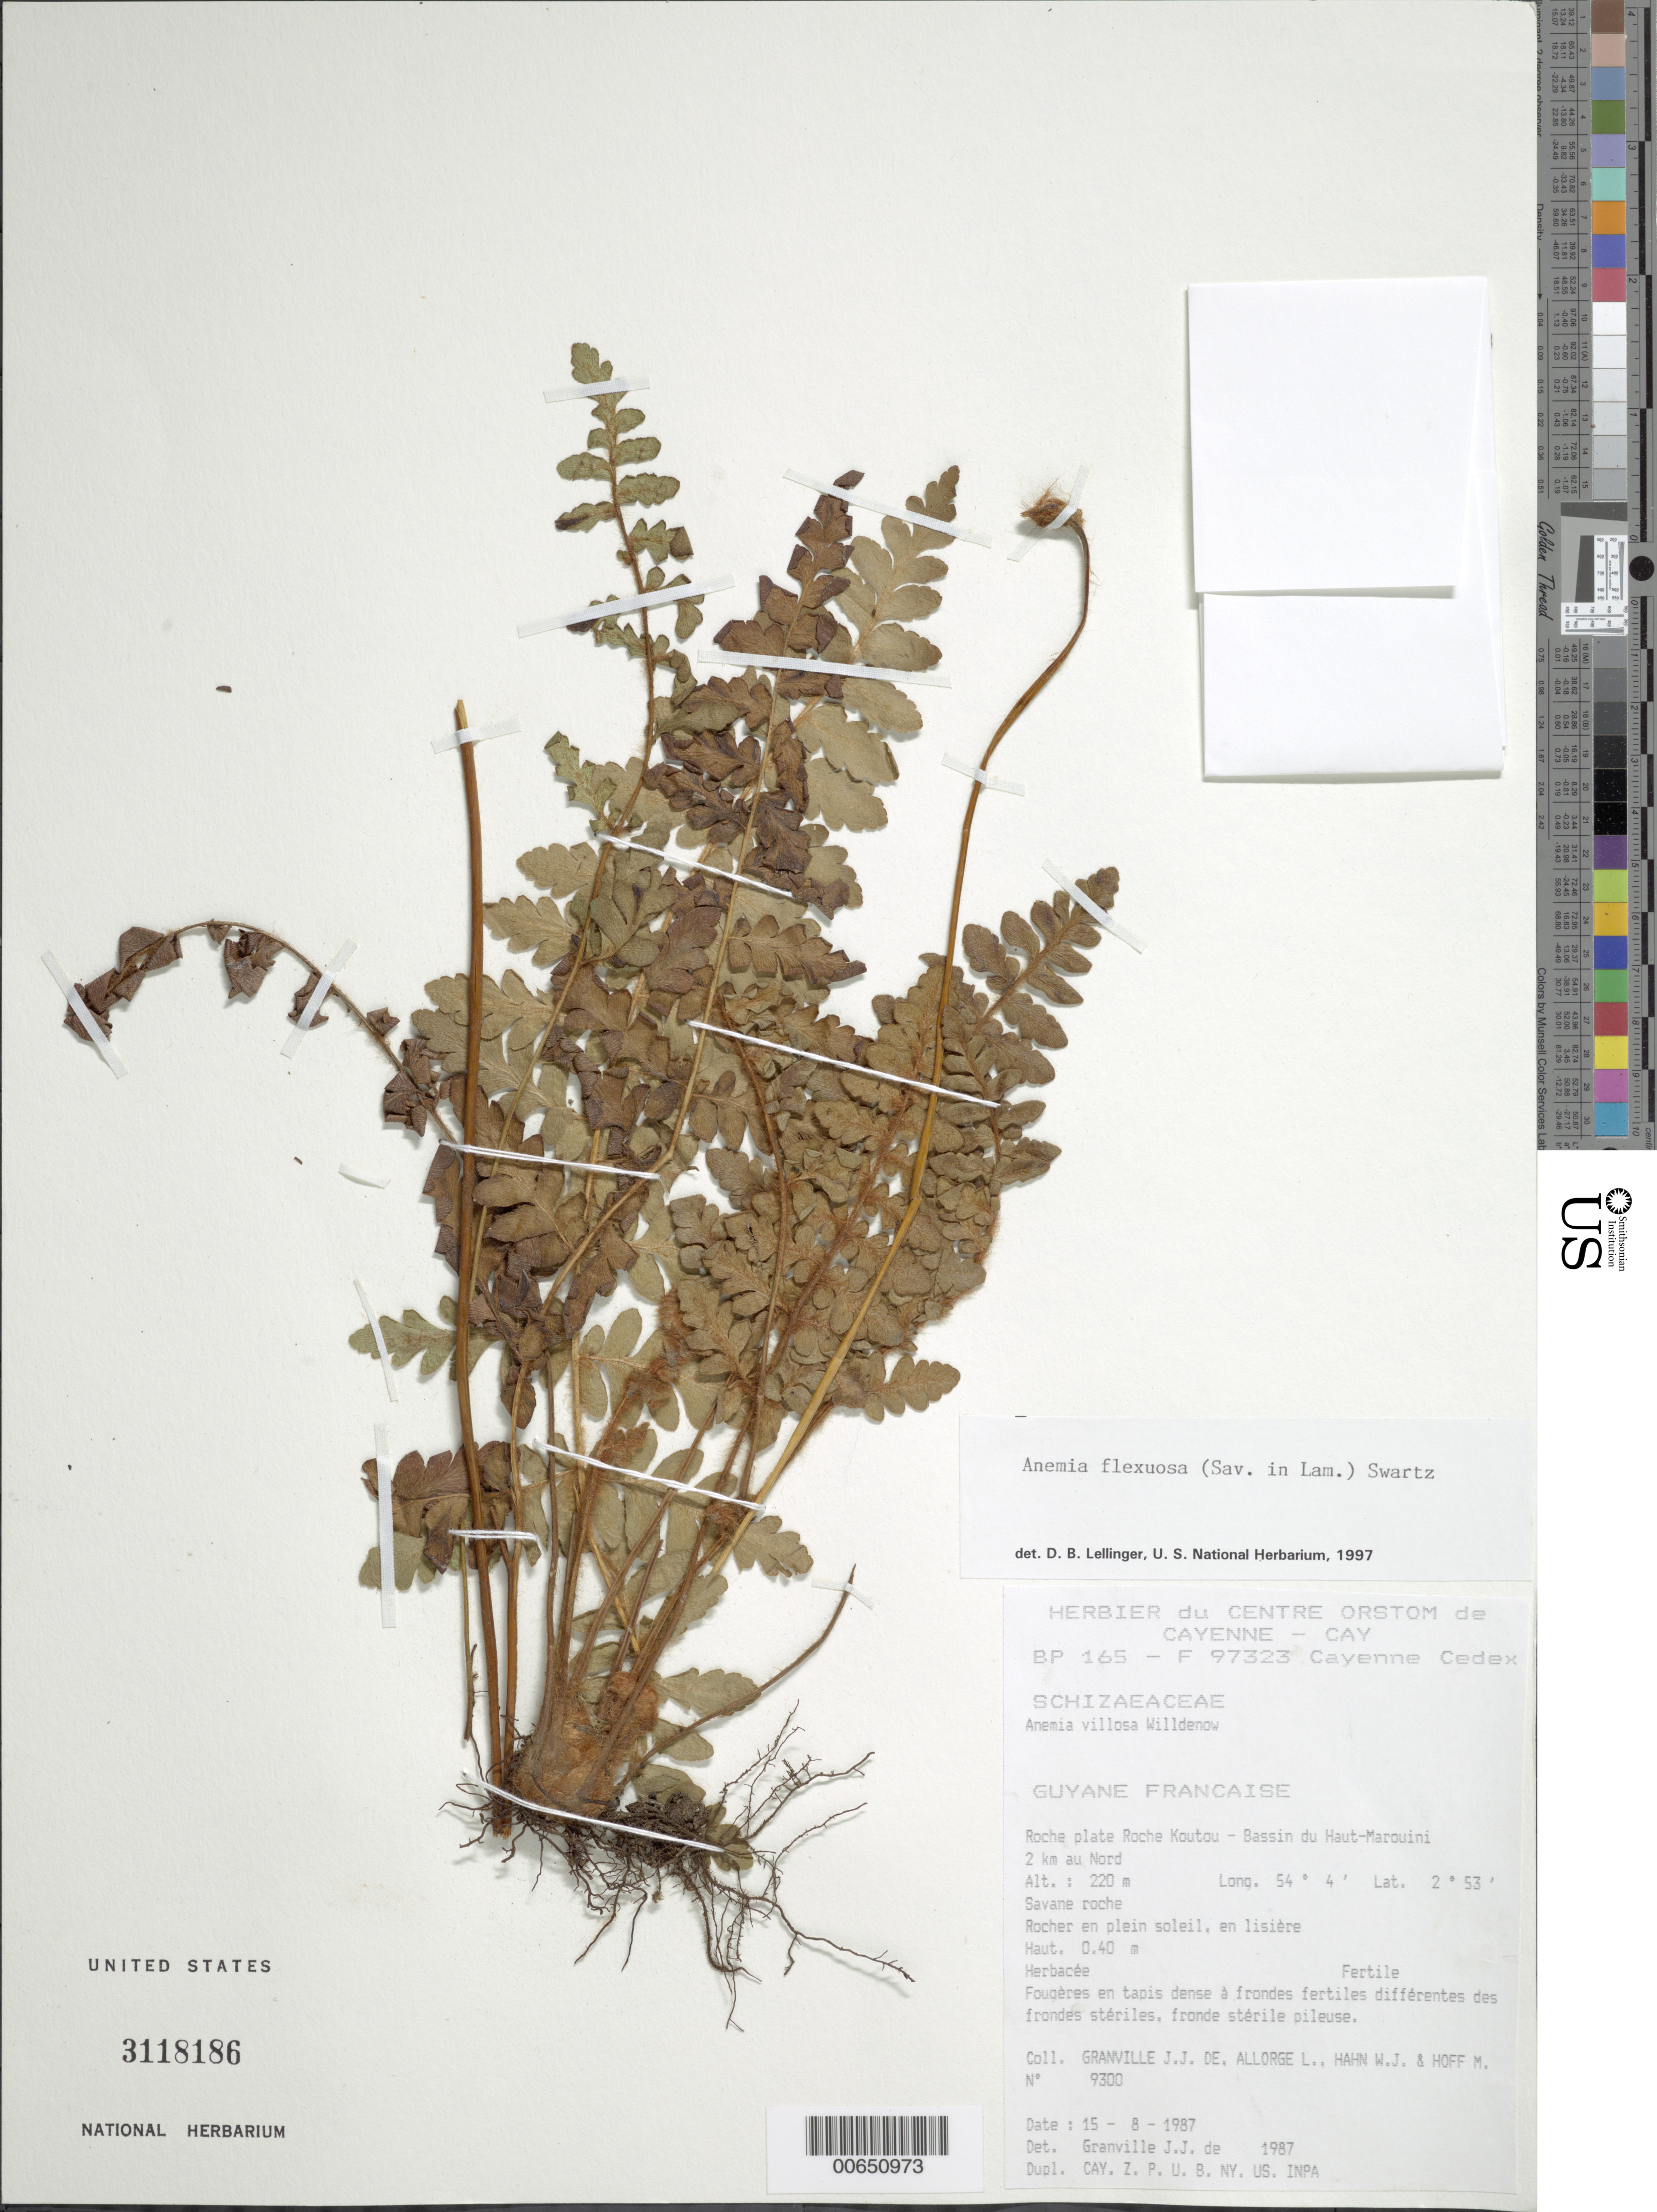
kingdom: Plantae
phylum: Tracheophyta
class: Polypodiopsida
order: Schizaeales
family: Anemiaceae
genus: Anemia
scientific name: Anemia flexuosa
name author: (Savigny) Sw.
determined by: Lellinger, David B., (BOT), Smithsonian Institution - National Museum of Natural History (UNITED STATES)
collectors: J.-J. de Granville, L. Allorge, W. J. Hahn & M. Hoff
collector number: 9300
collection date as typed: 15-Aug-87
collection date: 1987-08-15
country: French Guiana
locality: Bassin du Haut-Marouini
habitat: Savane roche. Rocher en plein soleil, en listere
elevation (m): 220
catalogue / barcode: US 3118186